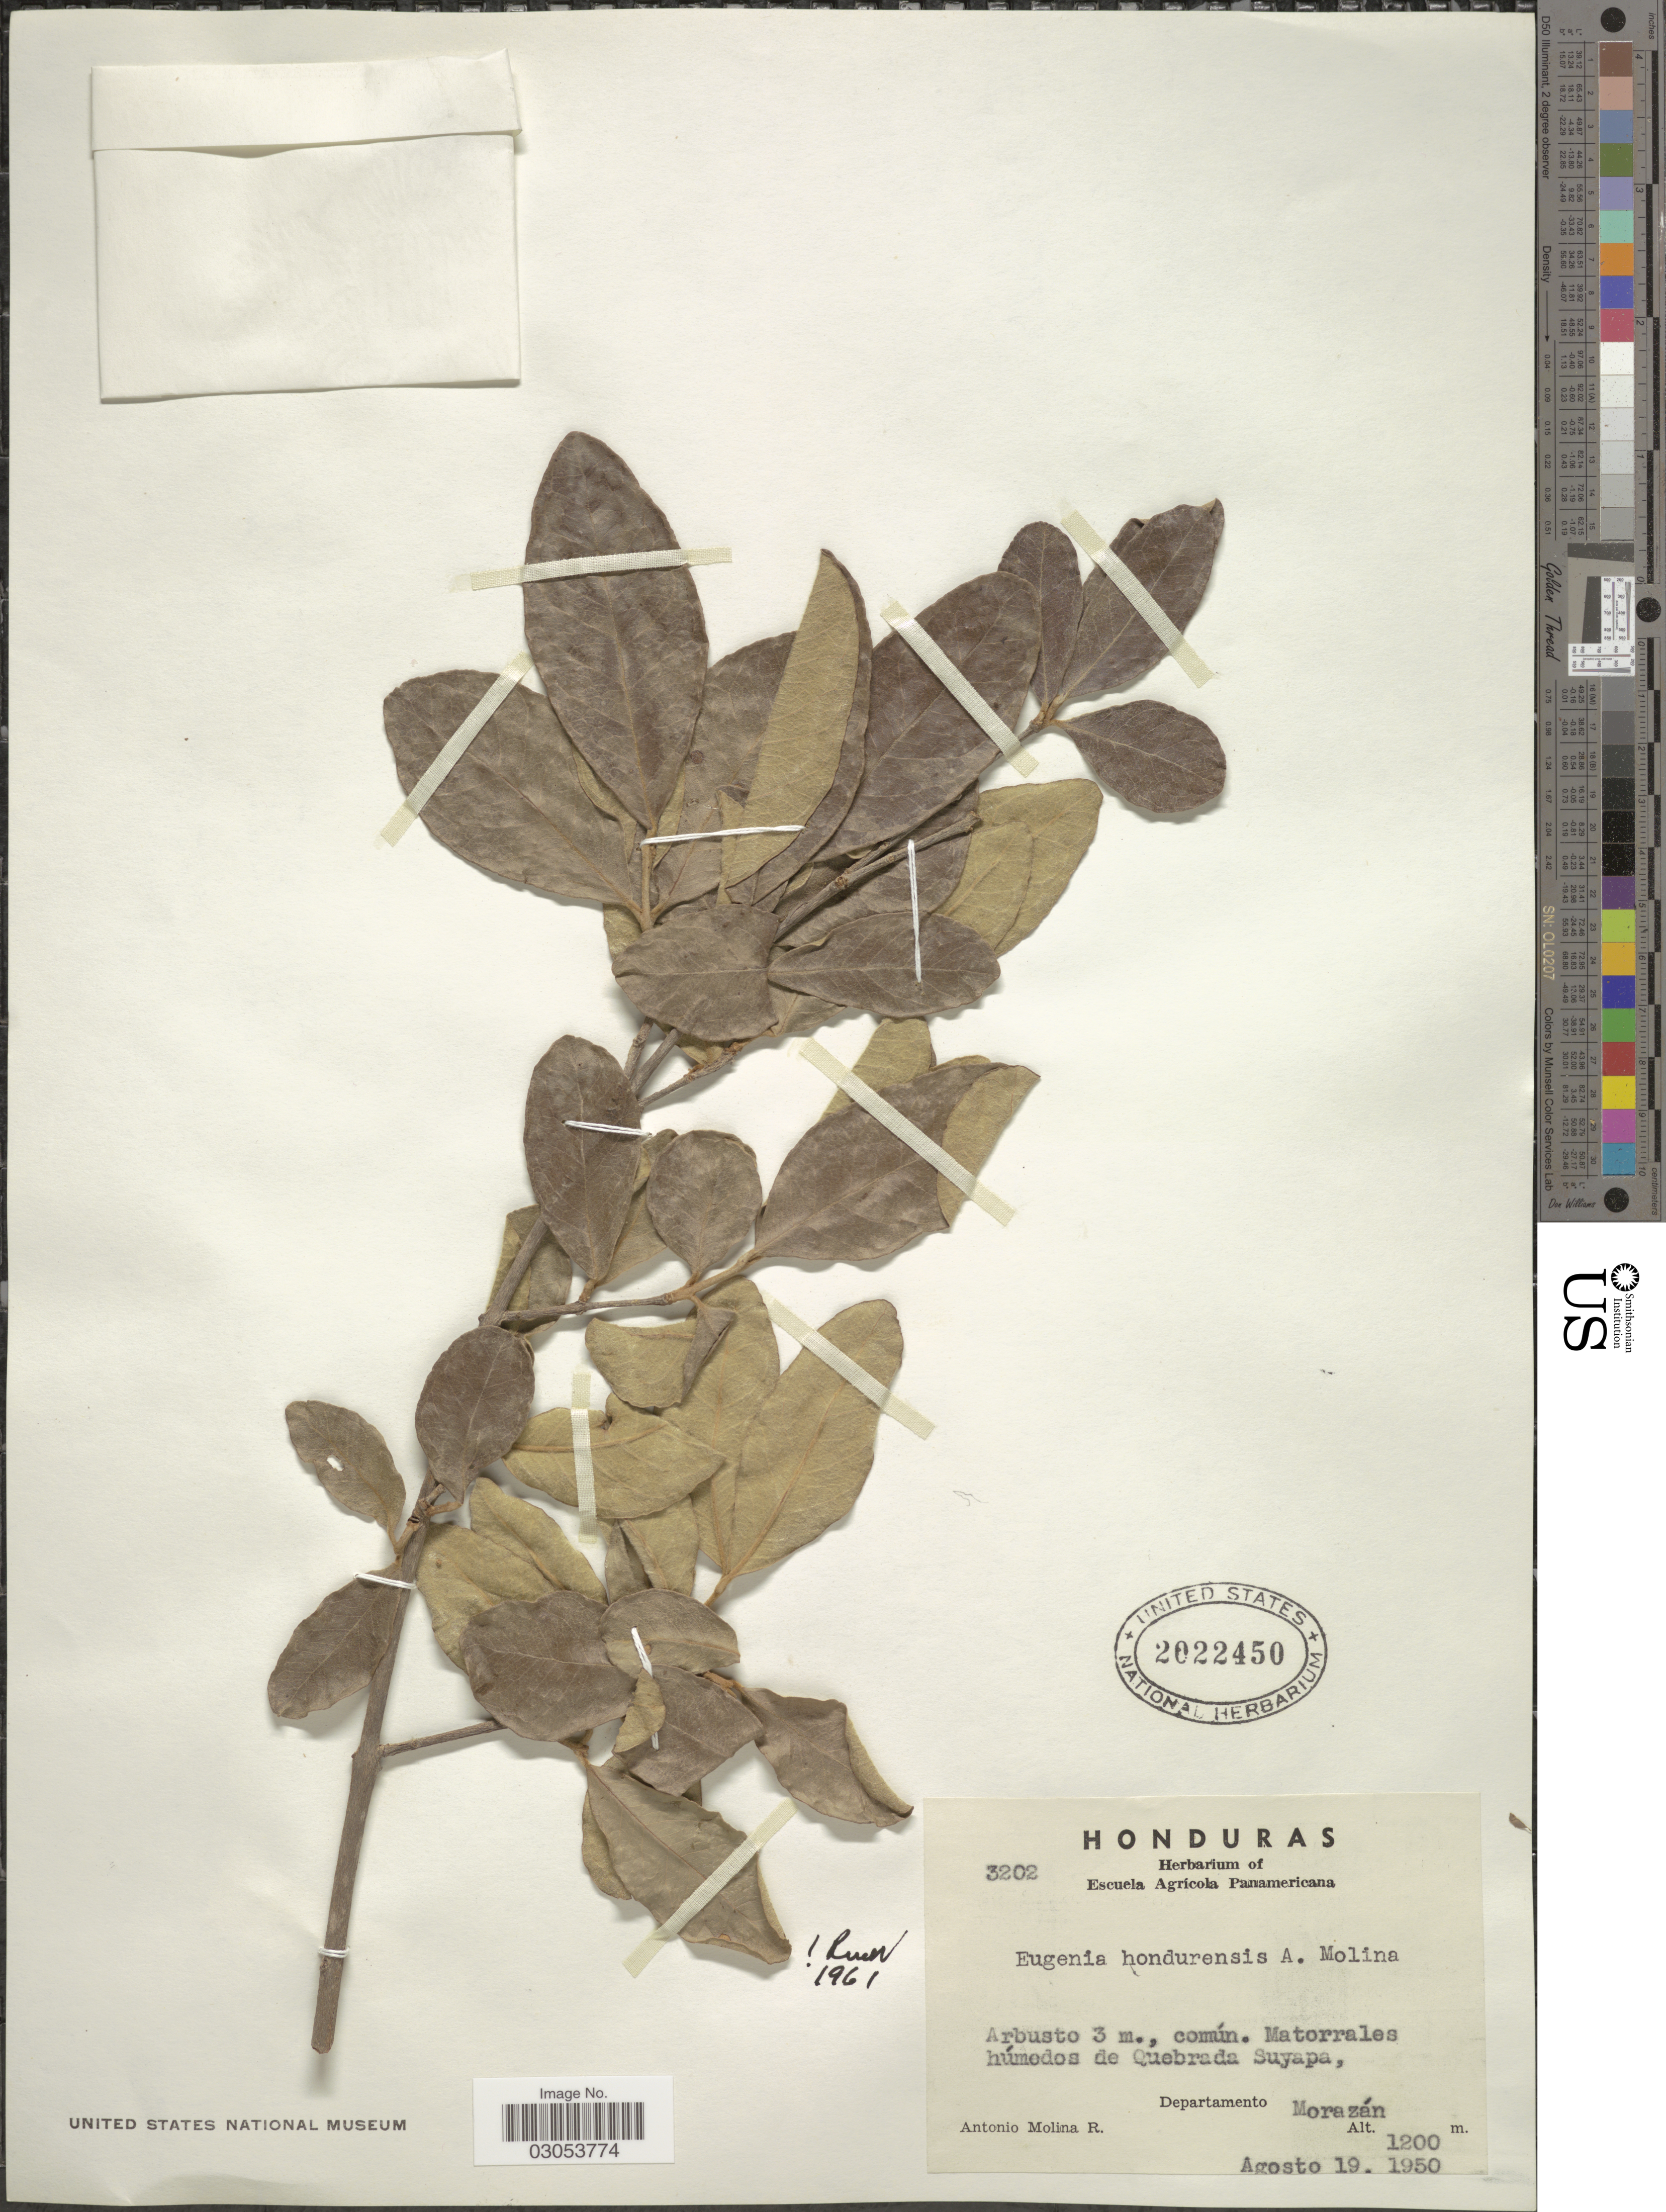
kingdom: Plantae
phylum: Tracheophyta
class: Magnoliopsida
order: Myrtales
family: Myrtaceae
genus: Eugenia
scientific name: Eugenia hondurensis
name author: Ant. Molina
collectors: A. Molina R.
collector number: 3202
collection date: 1950-08-19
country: Honduras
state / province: Fco. Morazán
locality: Matorrales húmedos de Quebrada Suyapa, Departamento Morazán.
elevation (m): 1200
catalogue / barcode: US 2022450